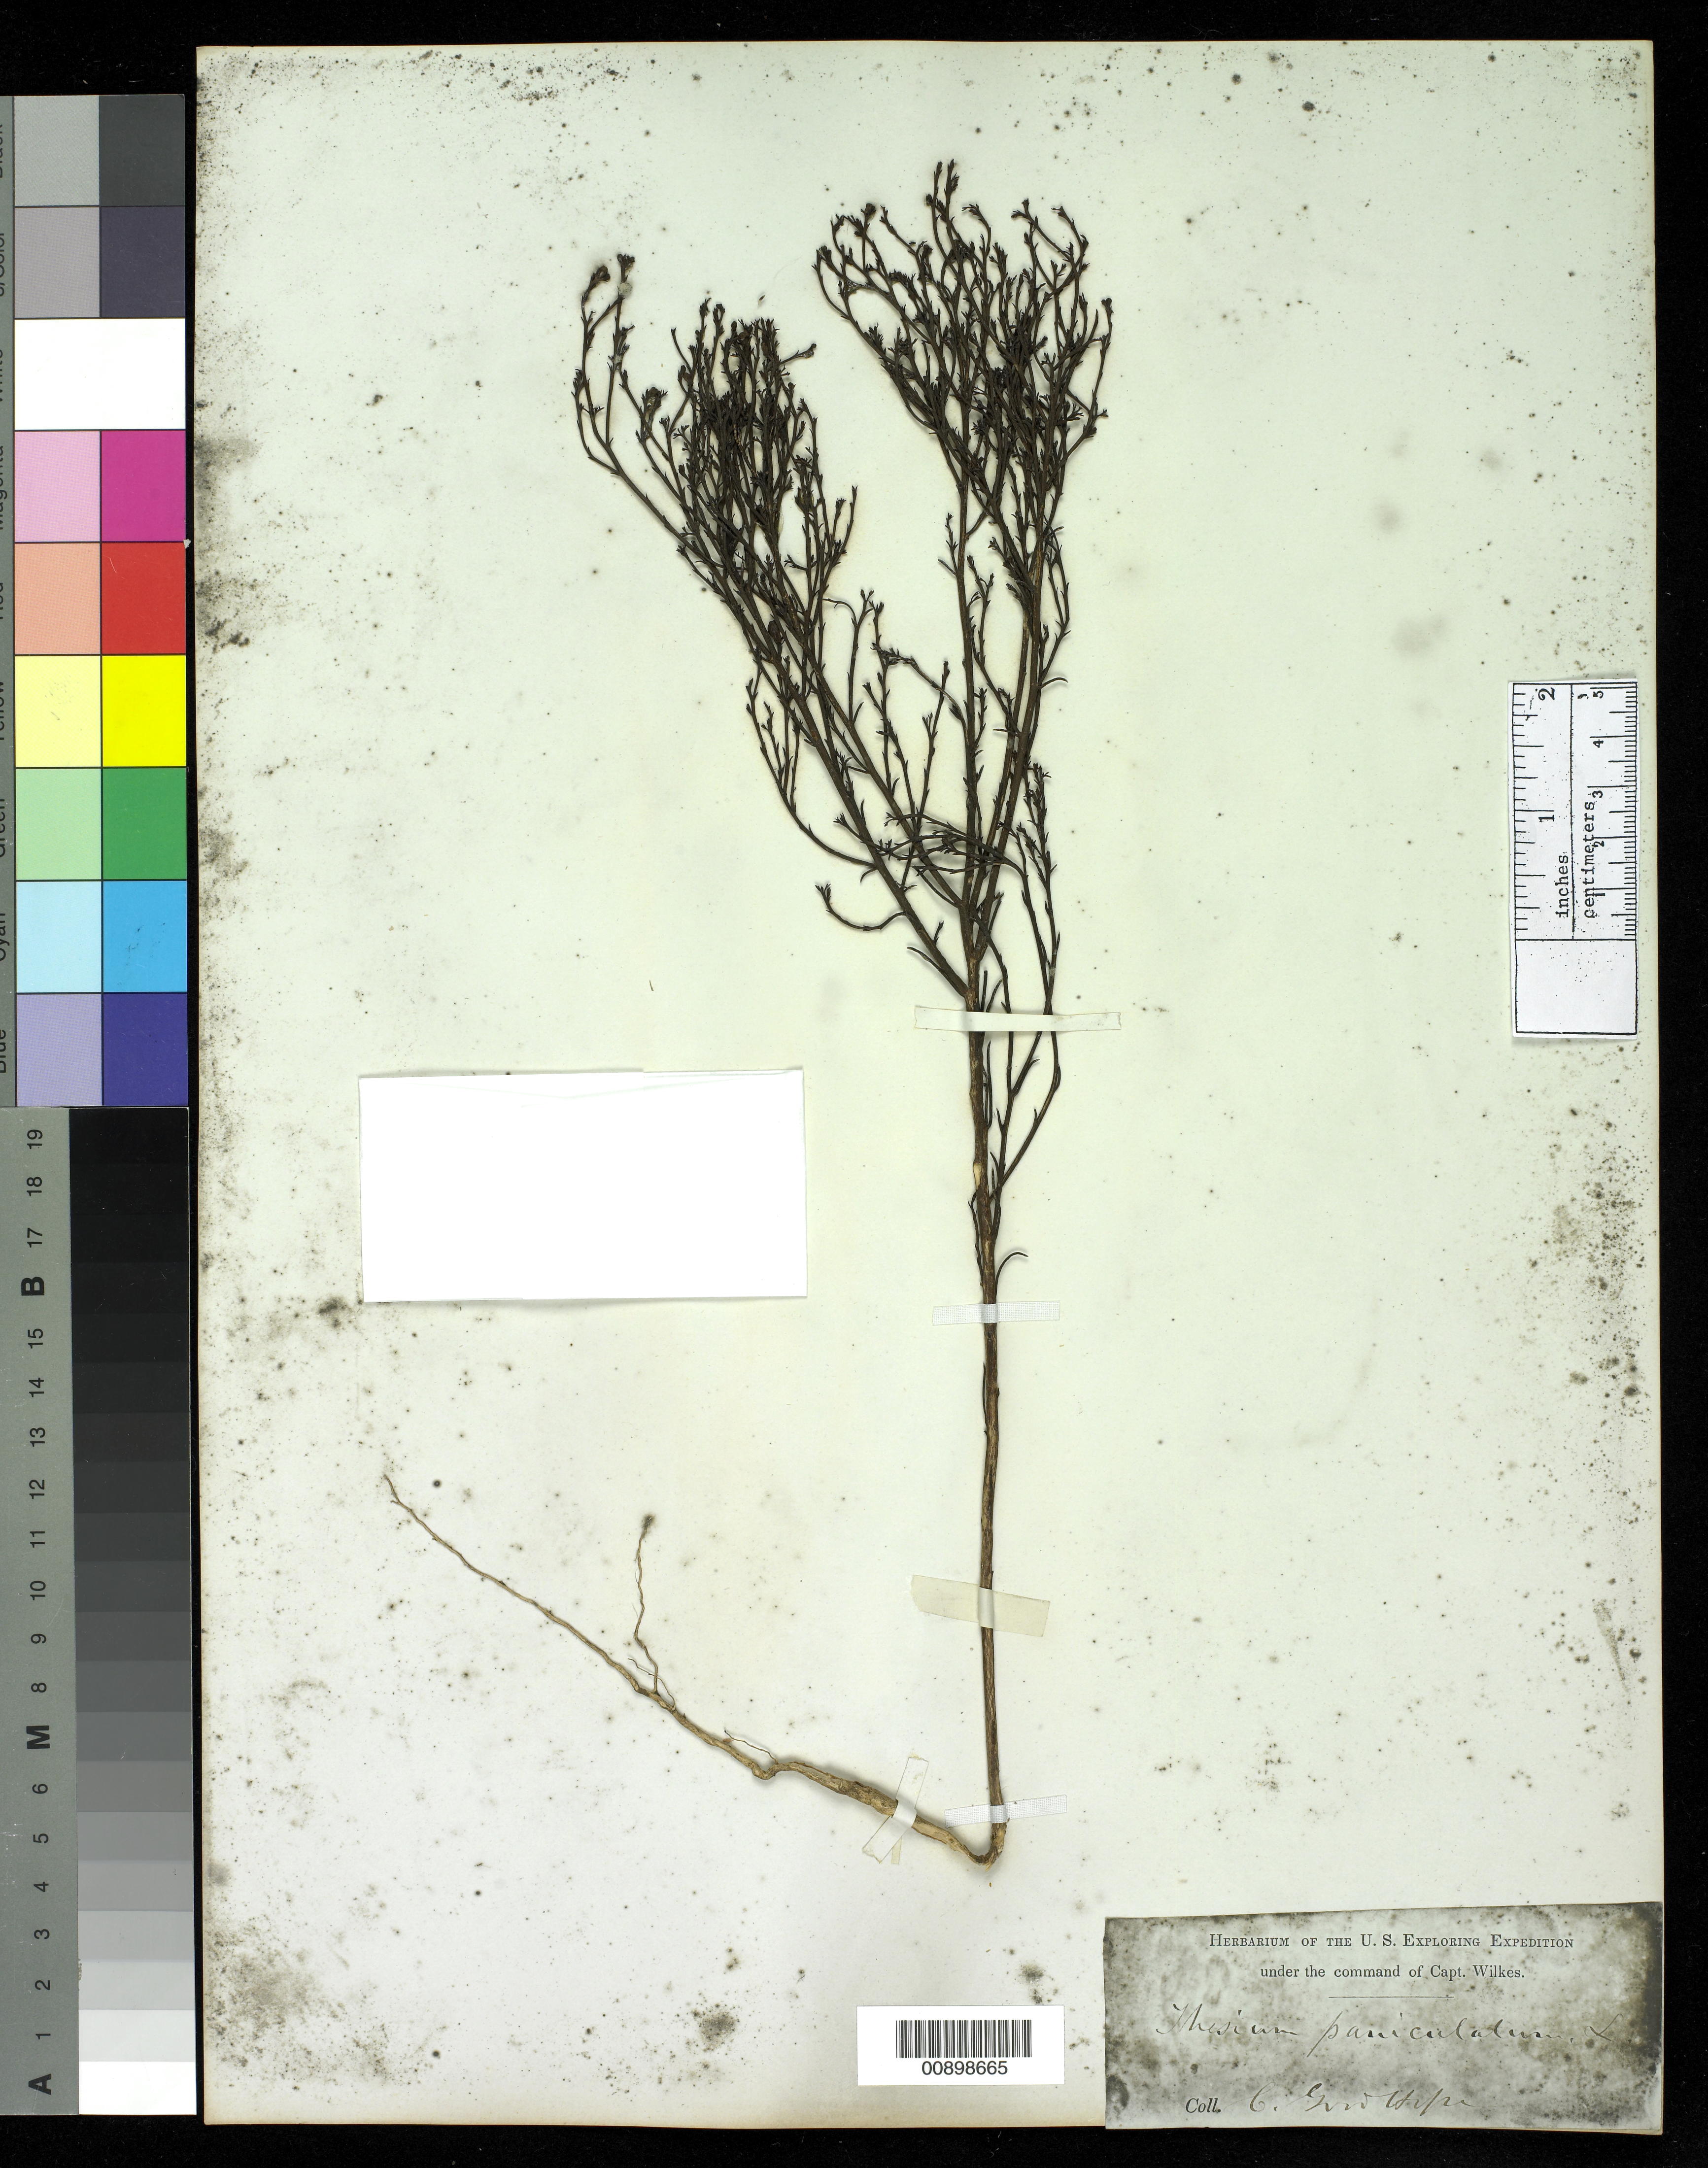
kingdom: Plantae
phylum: Tracheophyta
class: Magnoliopsida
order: Santalales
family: Thesiaceae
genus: Thesium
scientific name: Thesium paniculatum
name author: L.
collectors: Wilkes Explor. Exped.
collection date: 1838/1842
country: South Africa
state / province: Western Cape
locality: C. Good Hope. Cape Town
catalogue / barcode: US 95957